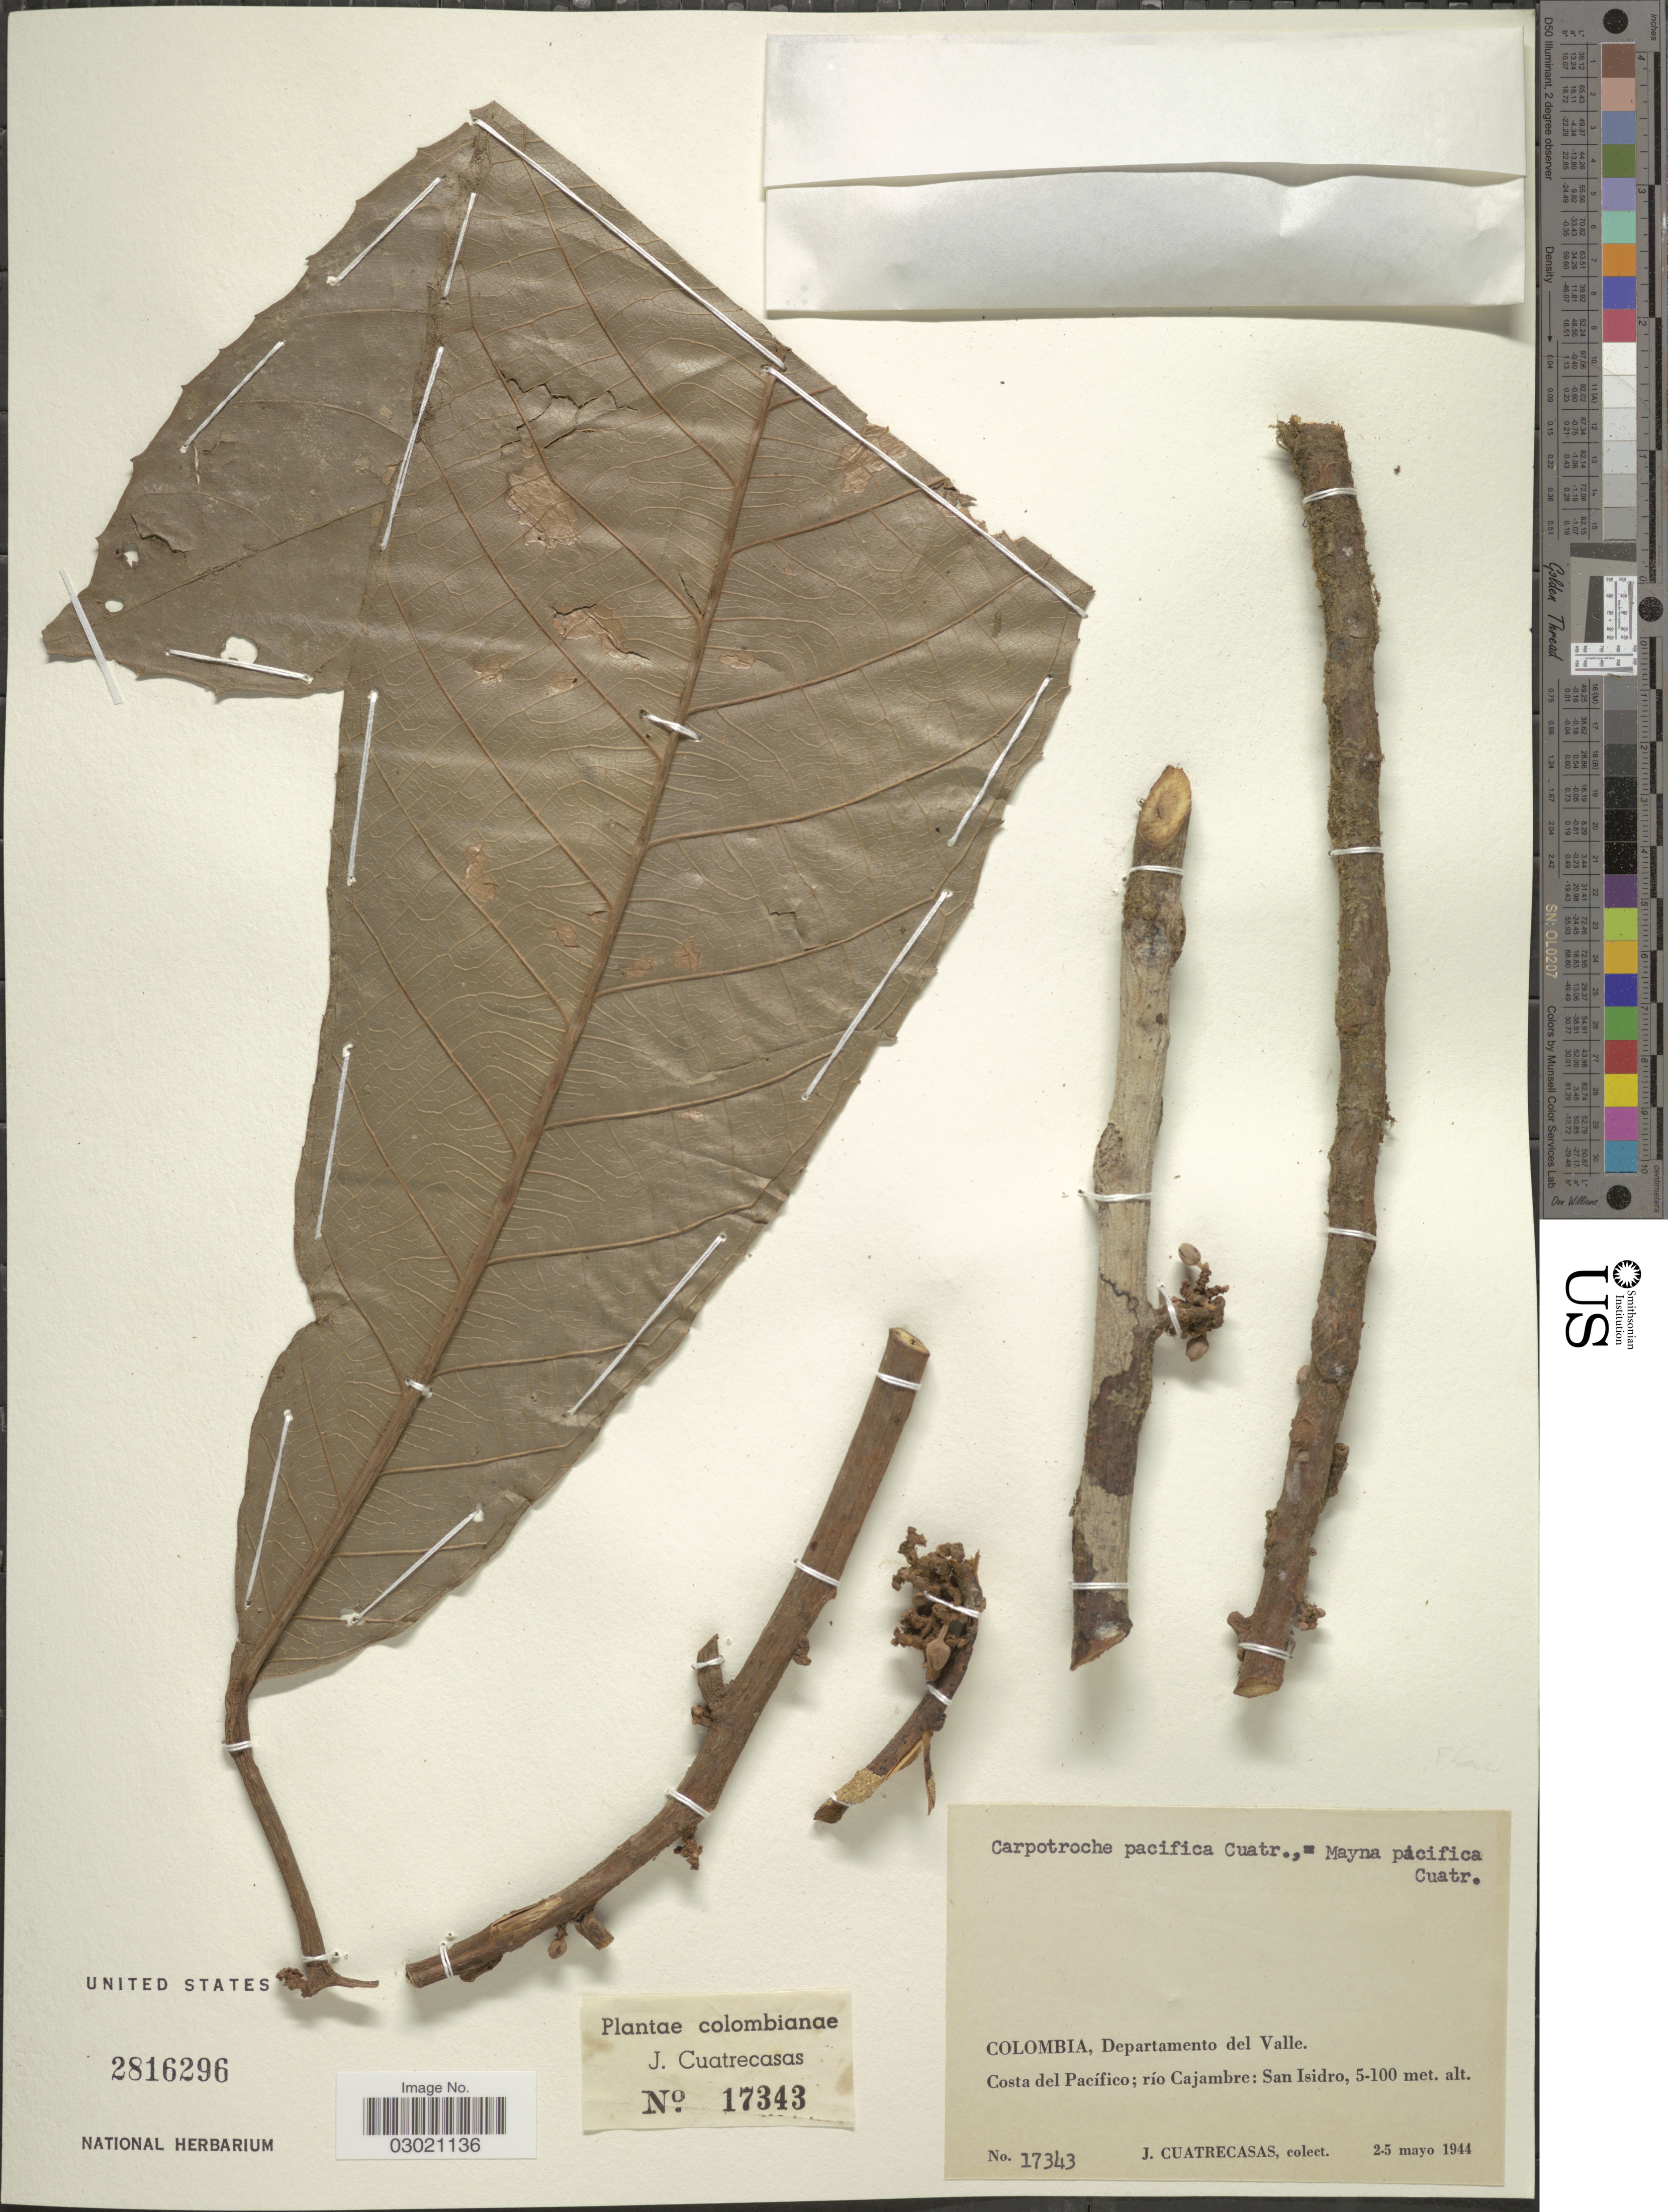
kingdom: Plantae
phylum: Tracheophyta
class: Magnoliopsida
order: Malpighiales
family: Achariaceae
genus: Carpotroche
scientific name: Carpotroche pacifica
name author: (Cuatrec.) Cuatrec.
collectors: J. Cuatrecasas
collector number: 17343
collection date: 1944-05-02/1944-05-06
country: Colombia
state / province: Valle del Cauca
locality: Departamento del Valle. Costa del Pacífico; río Cajambre; San Isidro.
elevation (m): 5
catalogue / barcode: US 2816296